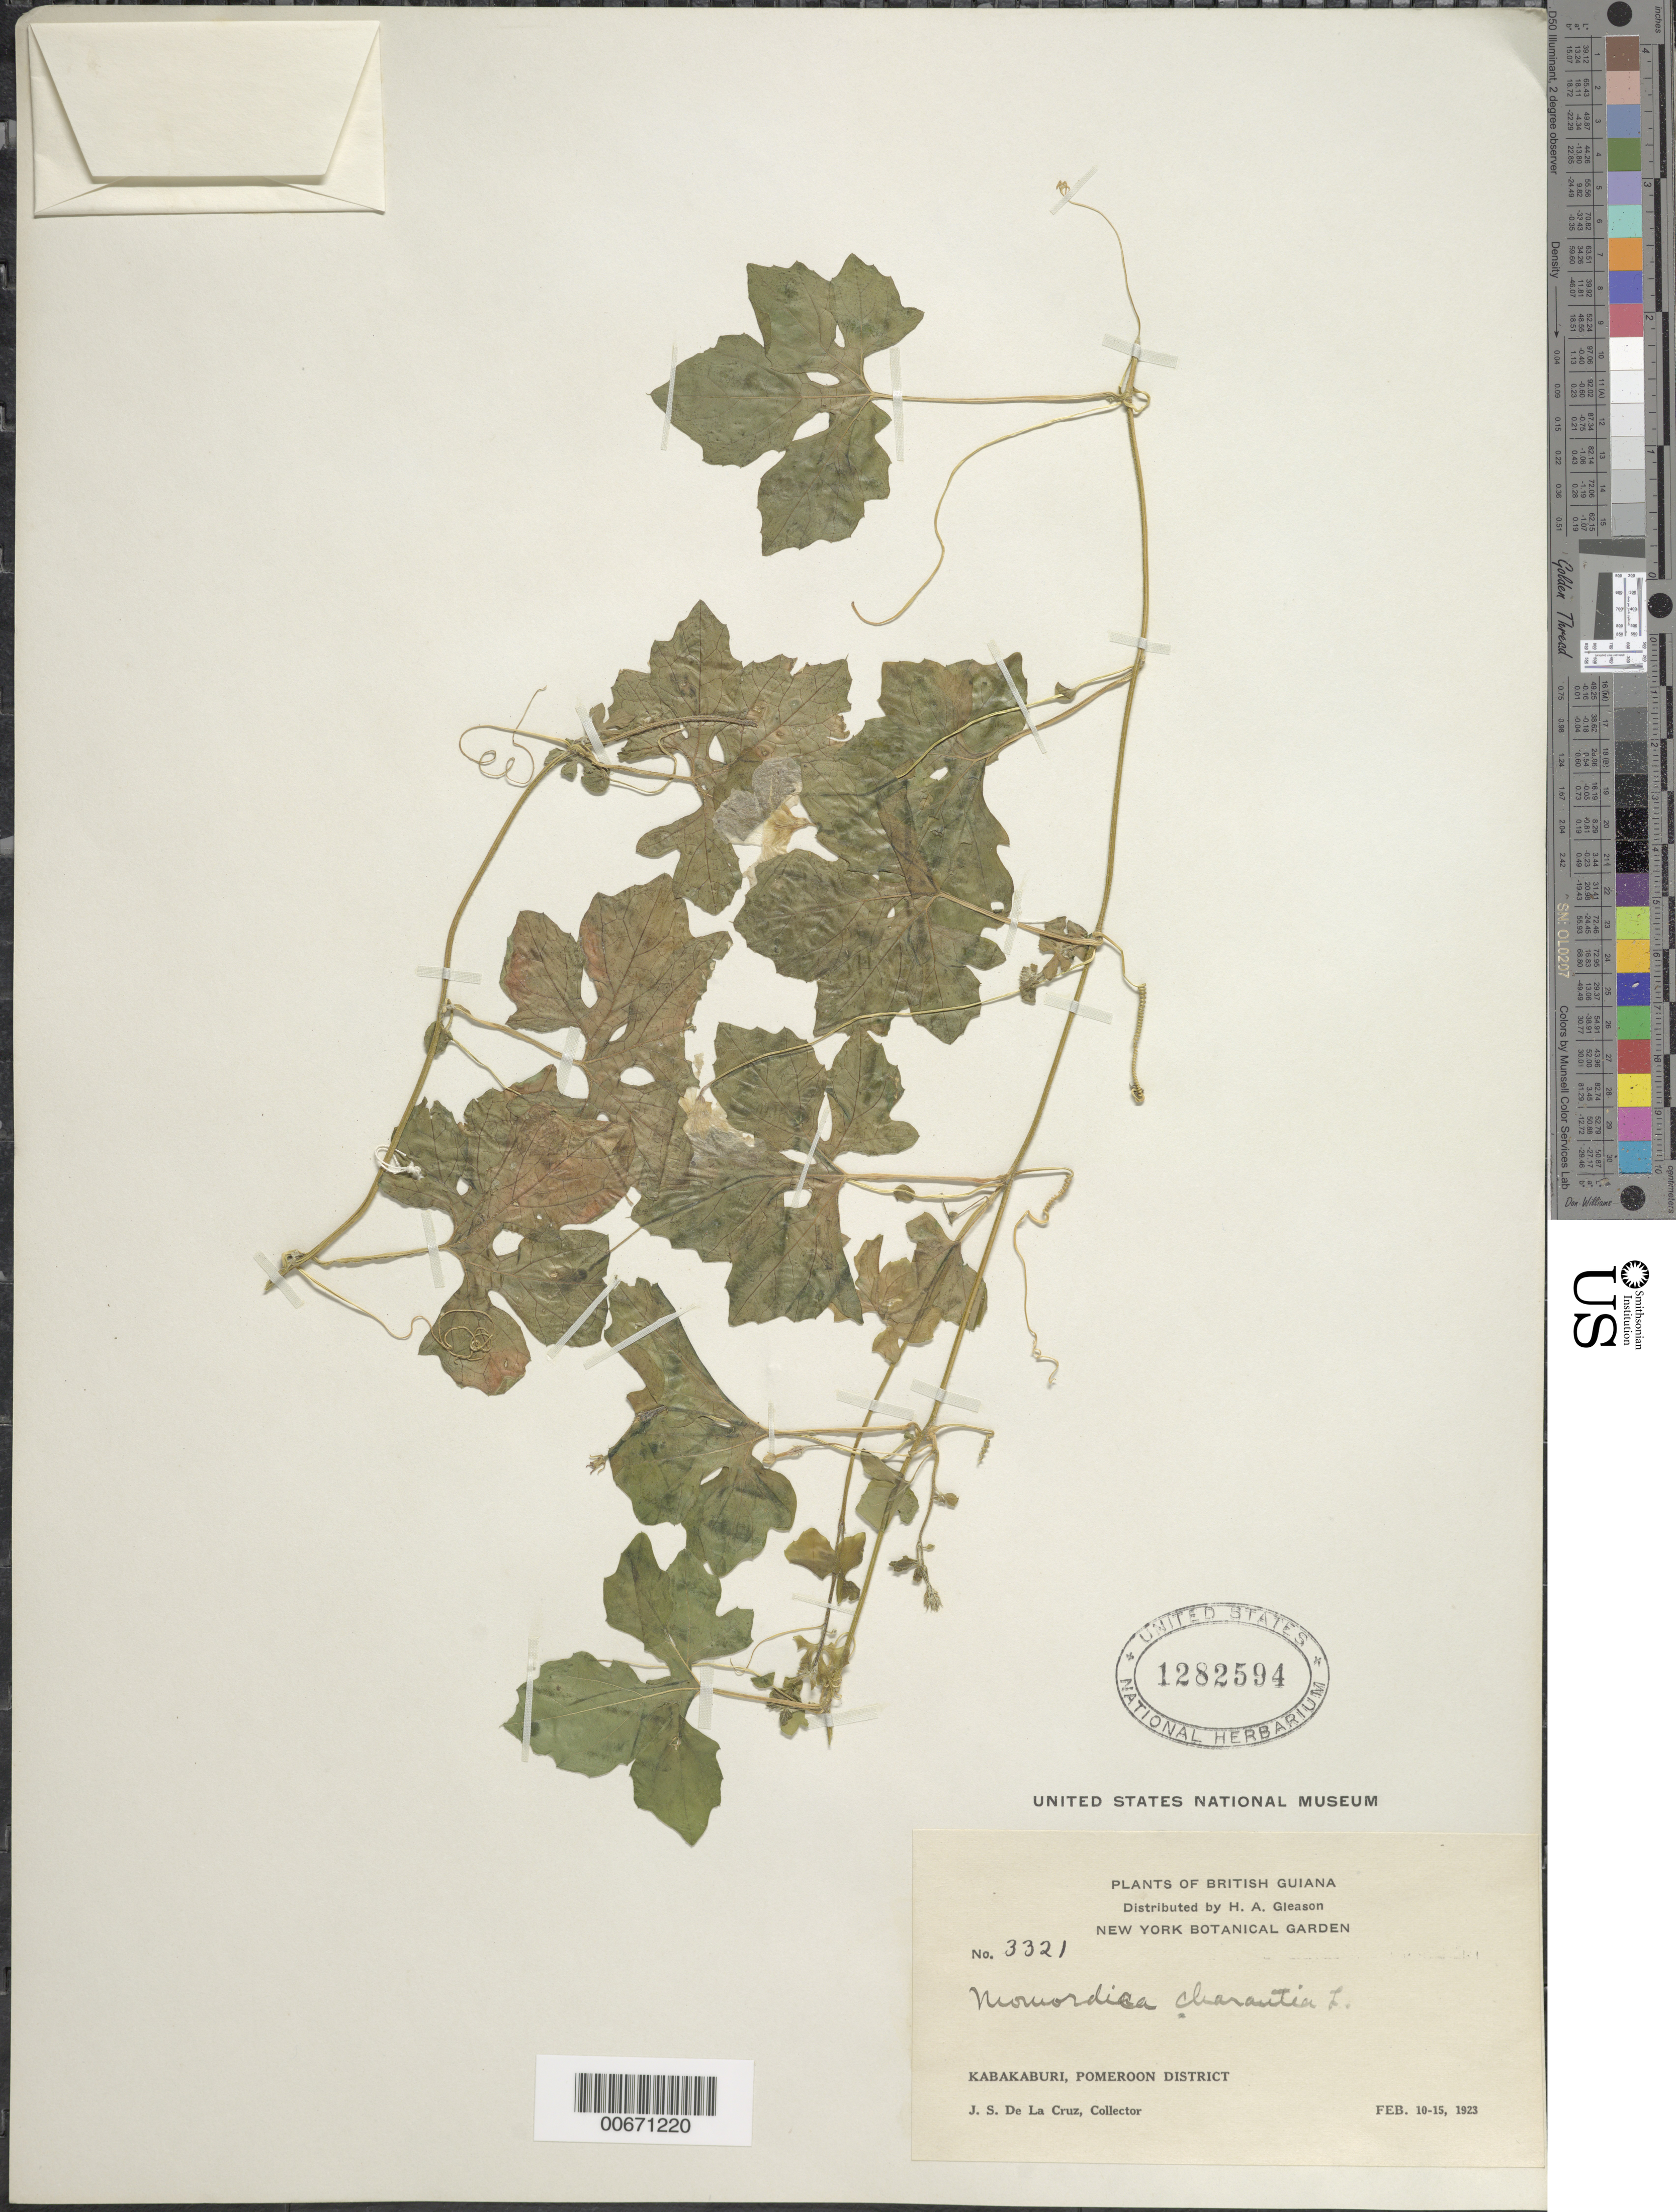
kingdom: Plantae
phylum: Tracheophyta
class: Magnoliopsida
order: Cucurbitales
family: Cucurbitaceae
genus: Momordica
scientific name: Momordica charantia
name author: L.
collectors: J. S. de la Cruz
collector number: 3321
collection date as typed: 10-Feb-23 to 15-Feb-23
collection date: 1923-02-10/1923-02-15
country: Guyana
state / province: Pomeroon-Supenaam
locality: Kabakaburi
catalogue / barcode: US 1282594